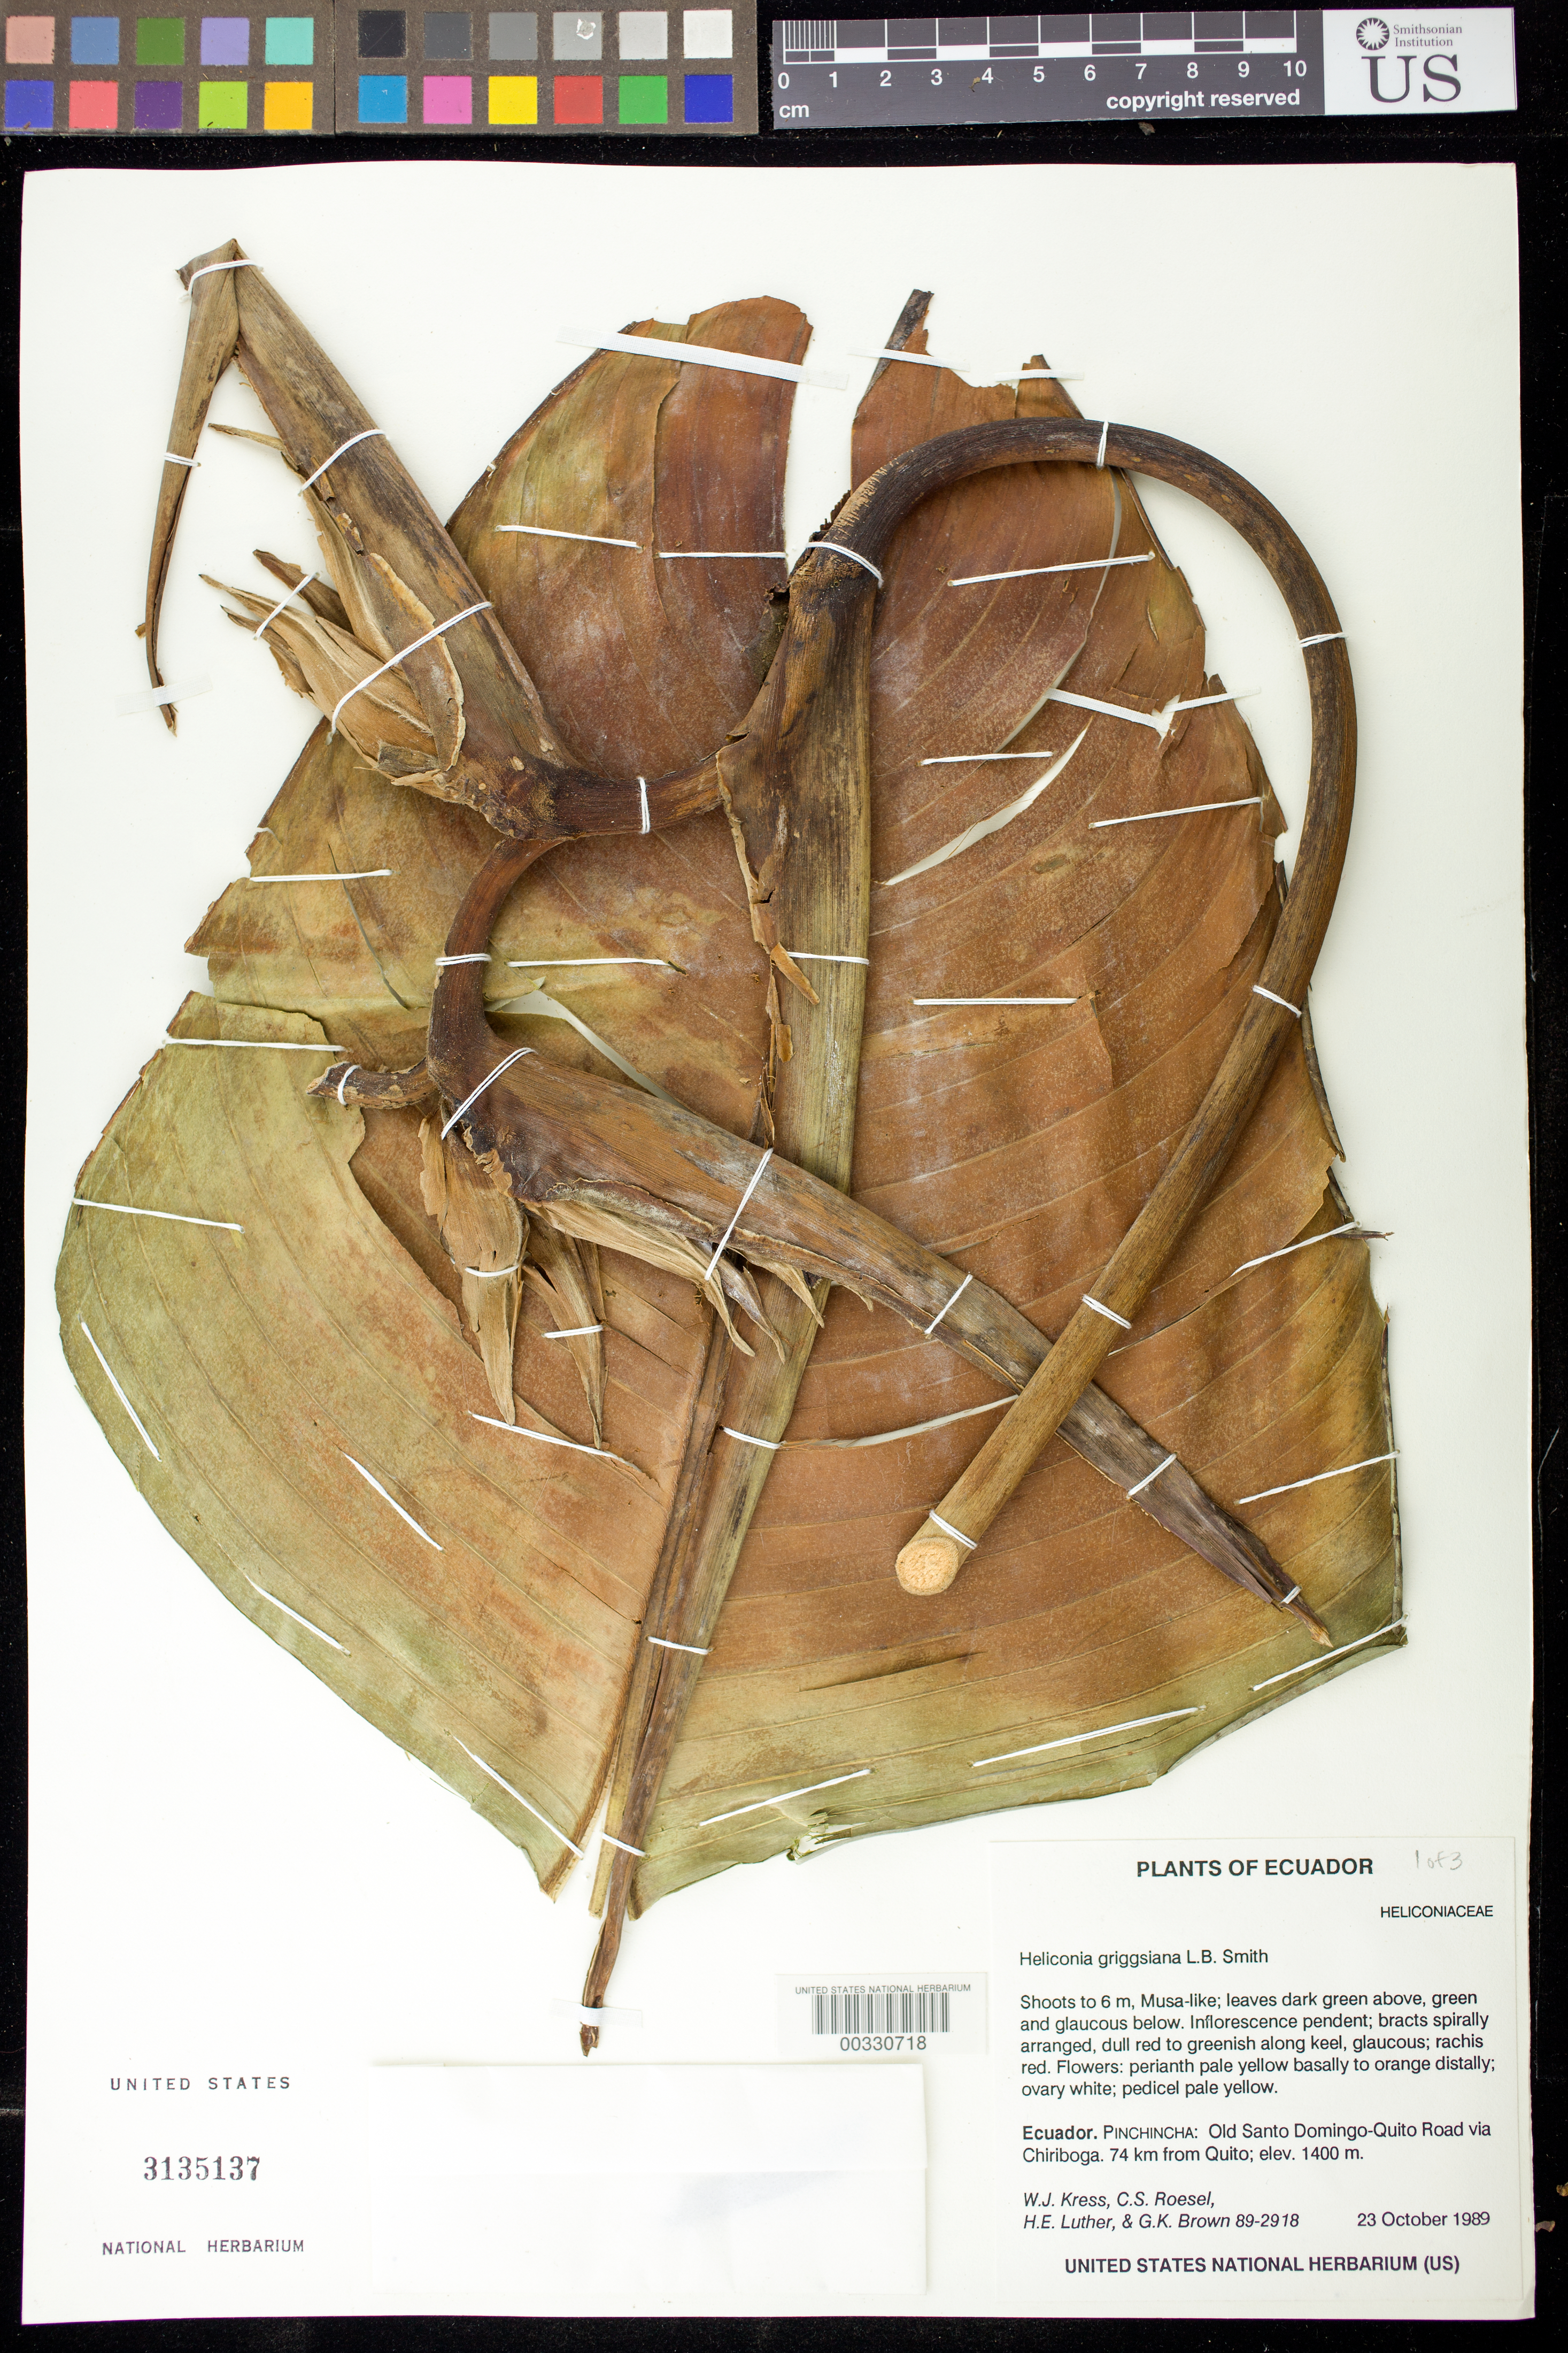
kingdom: Plantae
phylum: Tracheophyta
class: Liliopsida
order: Zingiberales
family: Heliconiaceae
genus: Heliconia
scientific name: Heliconia griggsiana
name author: L.B. Sm.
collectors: W. J. Kress, C. S. Roesel, Harry E. Luther & G. K. Brown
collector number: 89-2918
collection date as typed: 23 Oct 1989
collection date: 1989-10-23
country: Ecuador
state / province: Pichincha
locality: Old Santo Domingo-quito road via chiriboga, 74 km from quito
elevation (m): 1400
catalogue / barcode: US 3135137